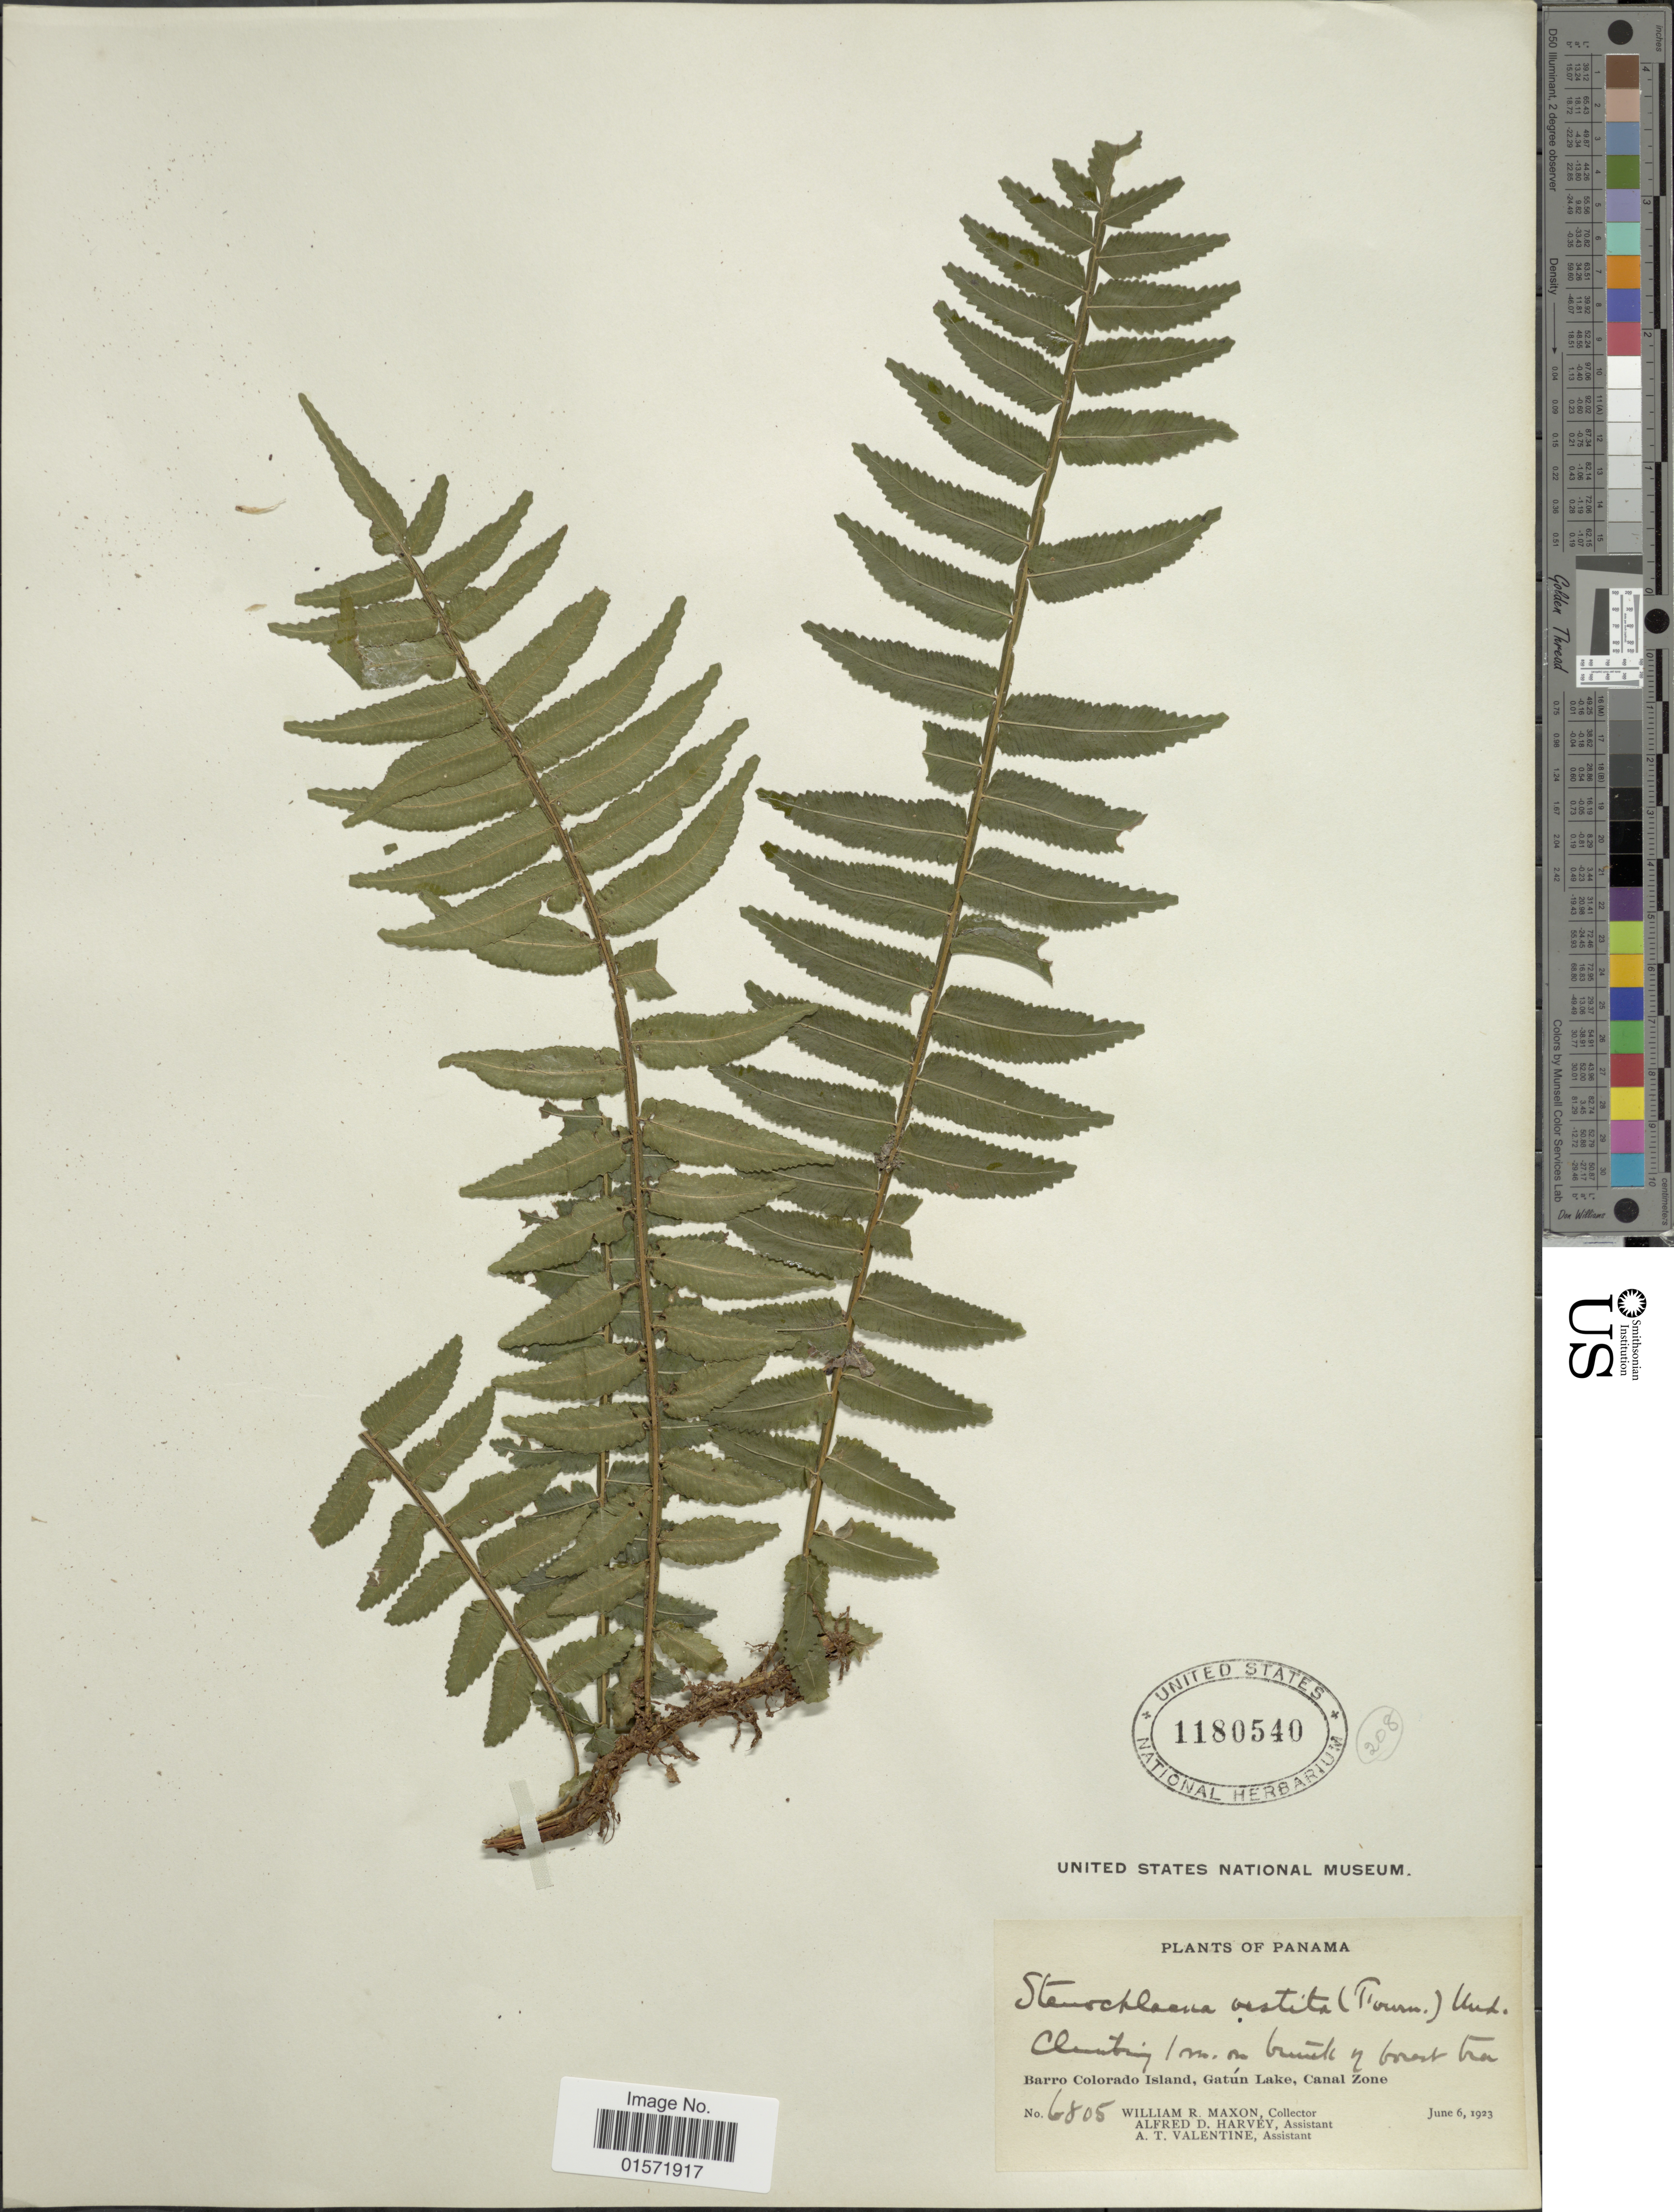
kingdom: Plantae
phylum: Tracheophyta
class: Polypodiopsida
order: Polypodiales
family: Lomariopsidaceae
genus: Lomariopsis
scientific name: Lomariopsis vestita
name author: E. Fourn.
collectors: W. R. Maxon, A. D. Harvey & A. Valentine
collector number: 6805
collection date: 1923-06-06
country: Panama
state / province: Panamá Oeste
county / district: Canal Zone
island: Barro Colorado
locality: Barro Colorado Island, Gatún Lake, Canal Zone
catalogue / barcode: US 1180540